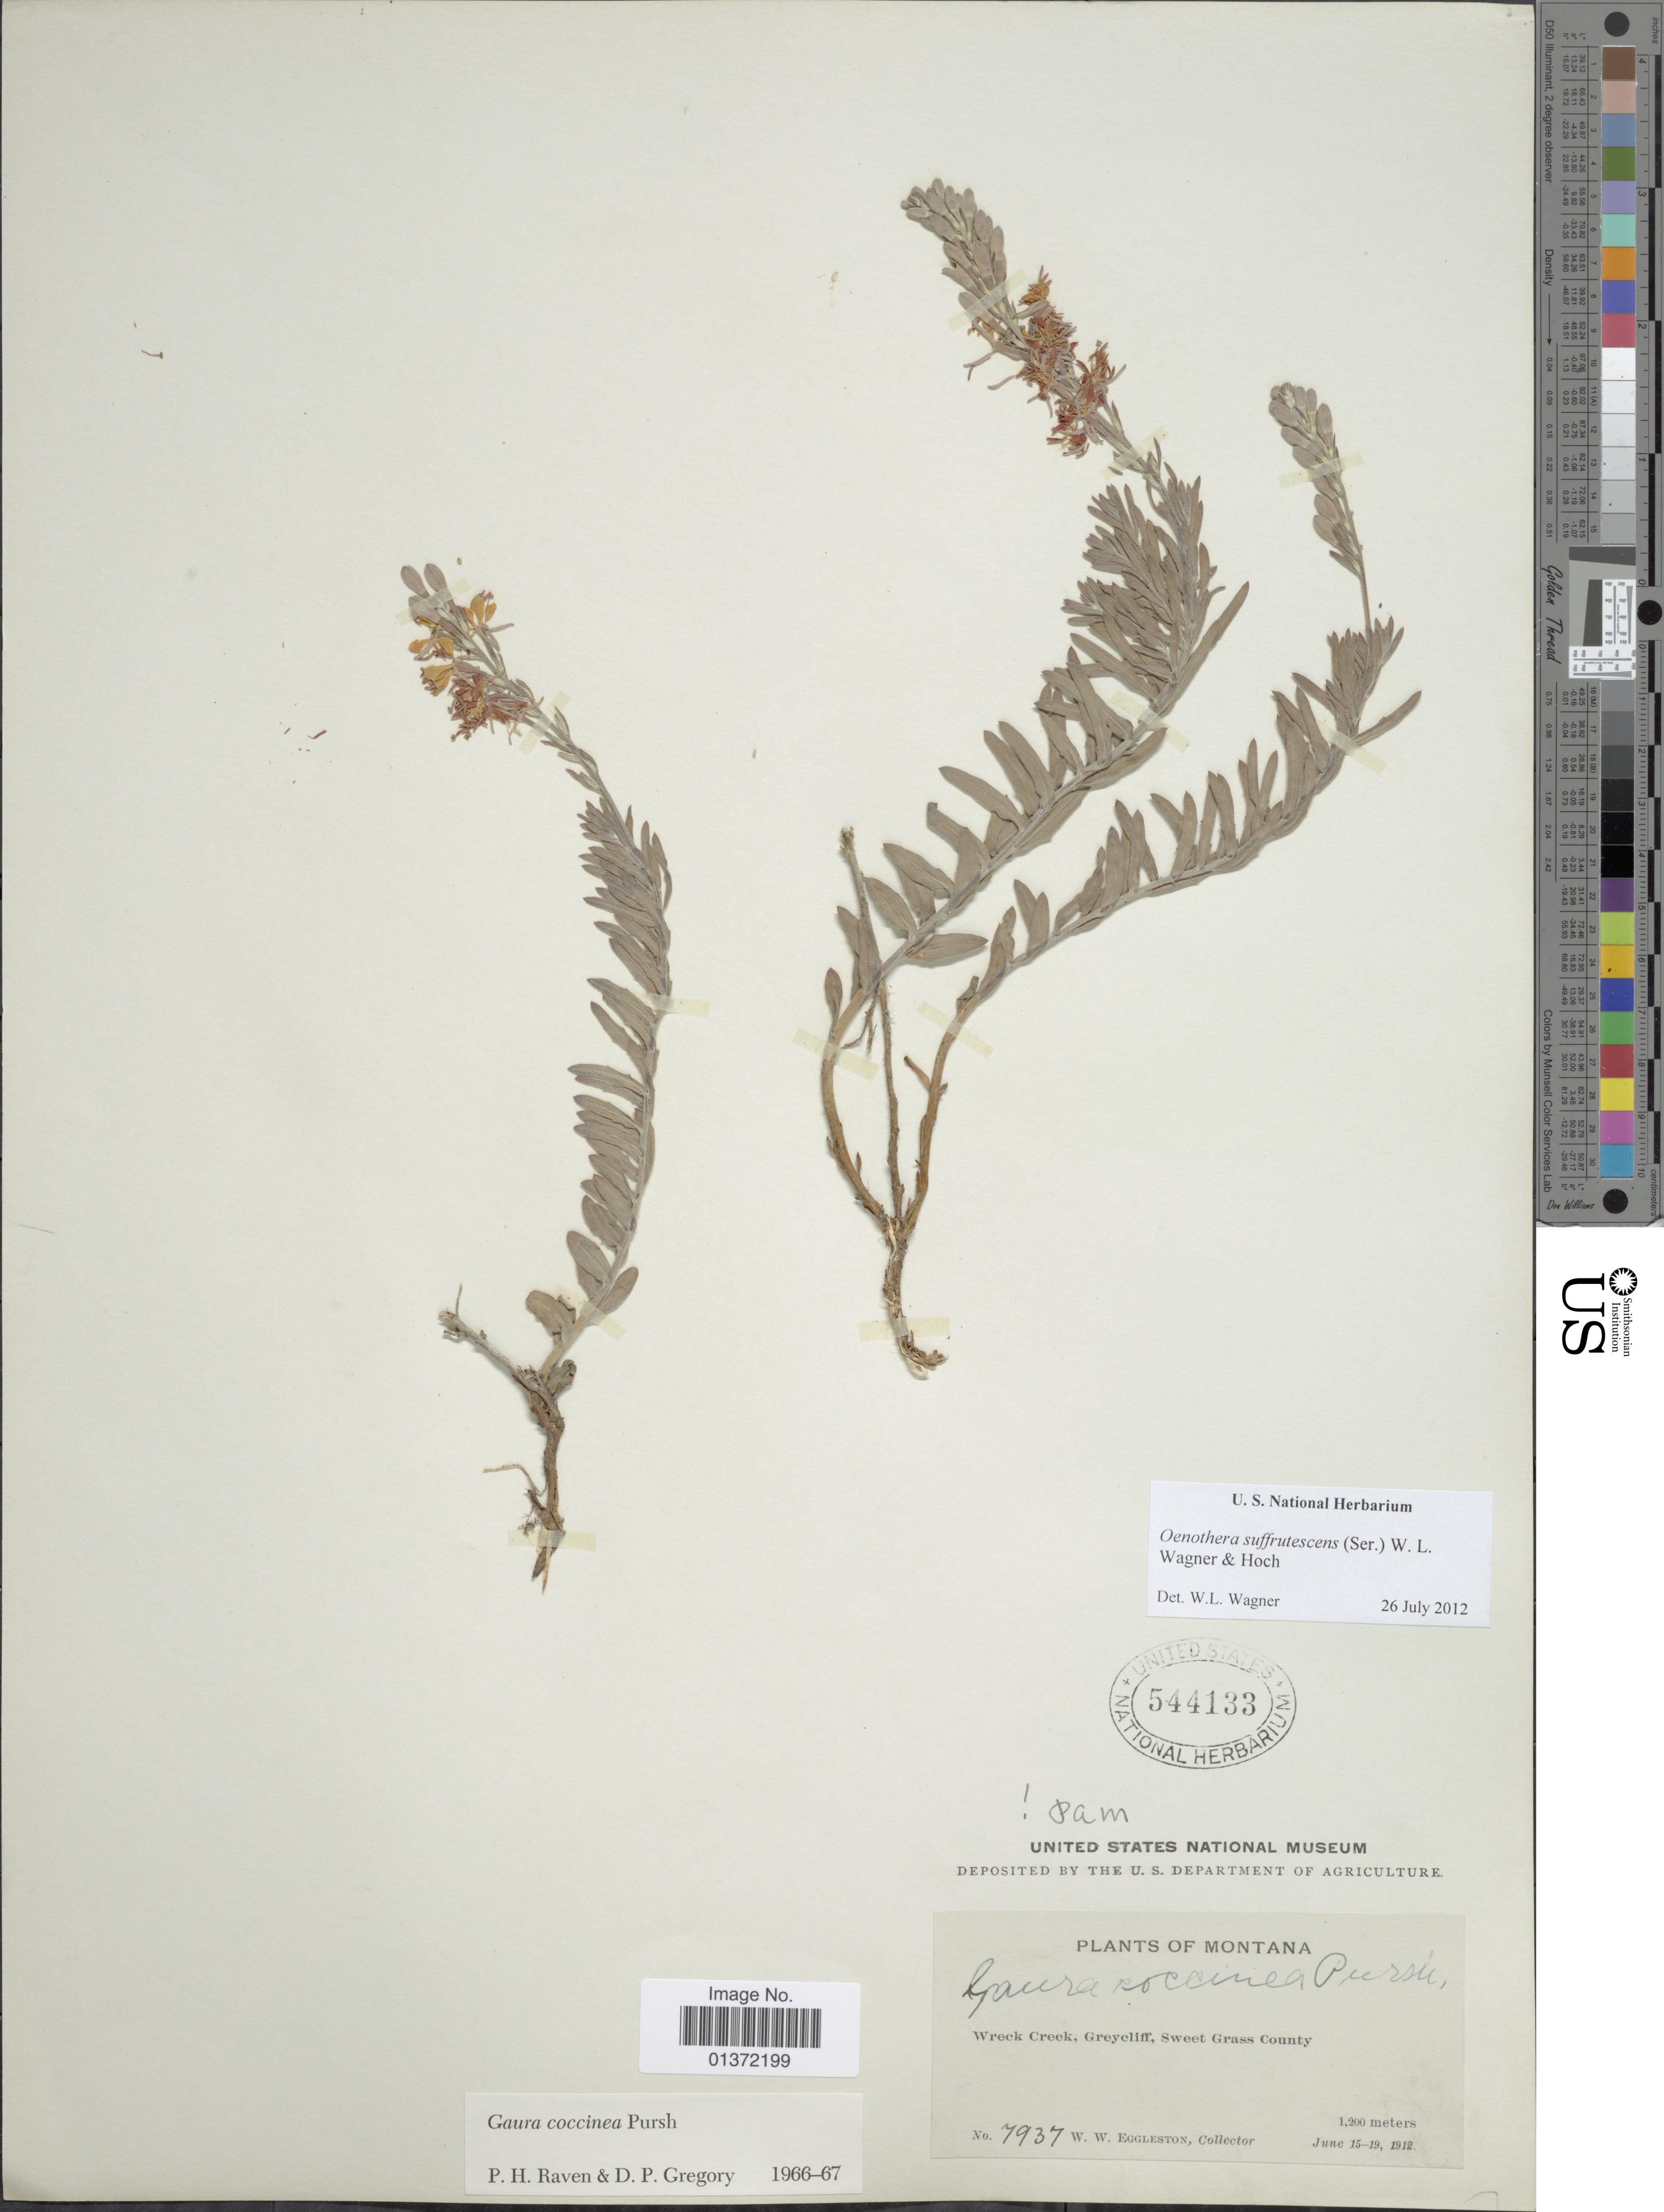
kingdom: Plantae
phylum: Tracheophyta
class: Magnoliopsida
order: Myrtales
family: Onagraceae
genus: Oenothera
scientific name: Oenothera suffrutescens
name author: (Ser.) W.L. Wagner & Hoch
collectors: W. W. Eggleston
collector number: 7937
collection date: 1912-06-15/1912-06-19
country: United States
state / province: Montana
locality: Wreck Creek, Greycliff, Sweet Grass County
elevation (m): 1200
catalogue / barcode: US 544133